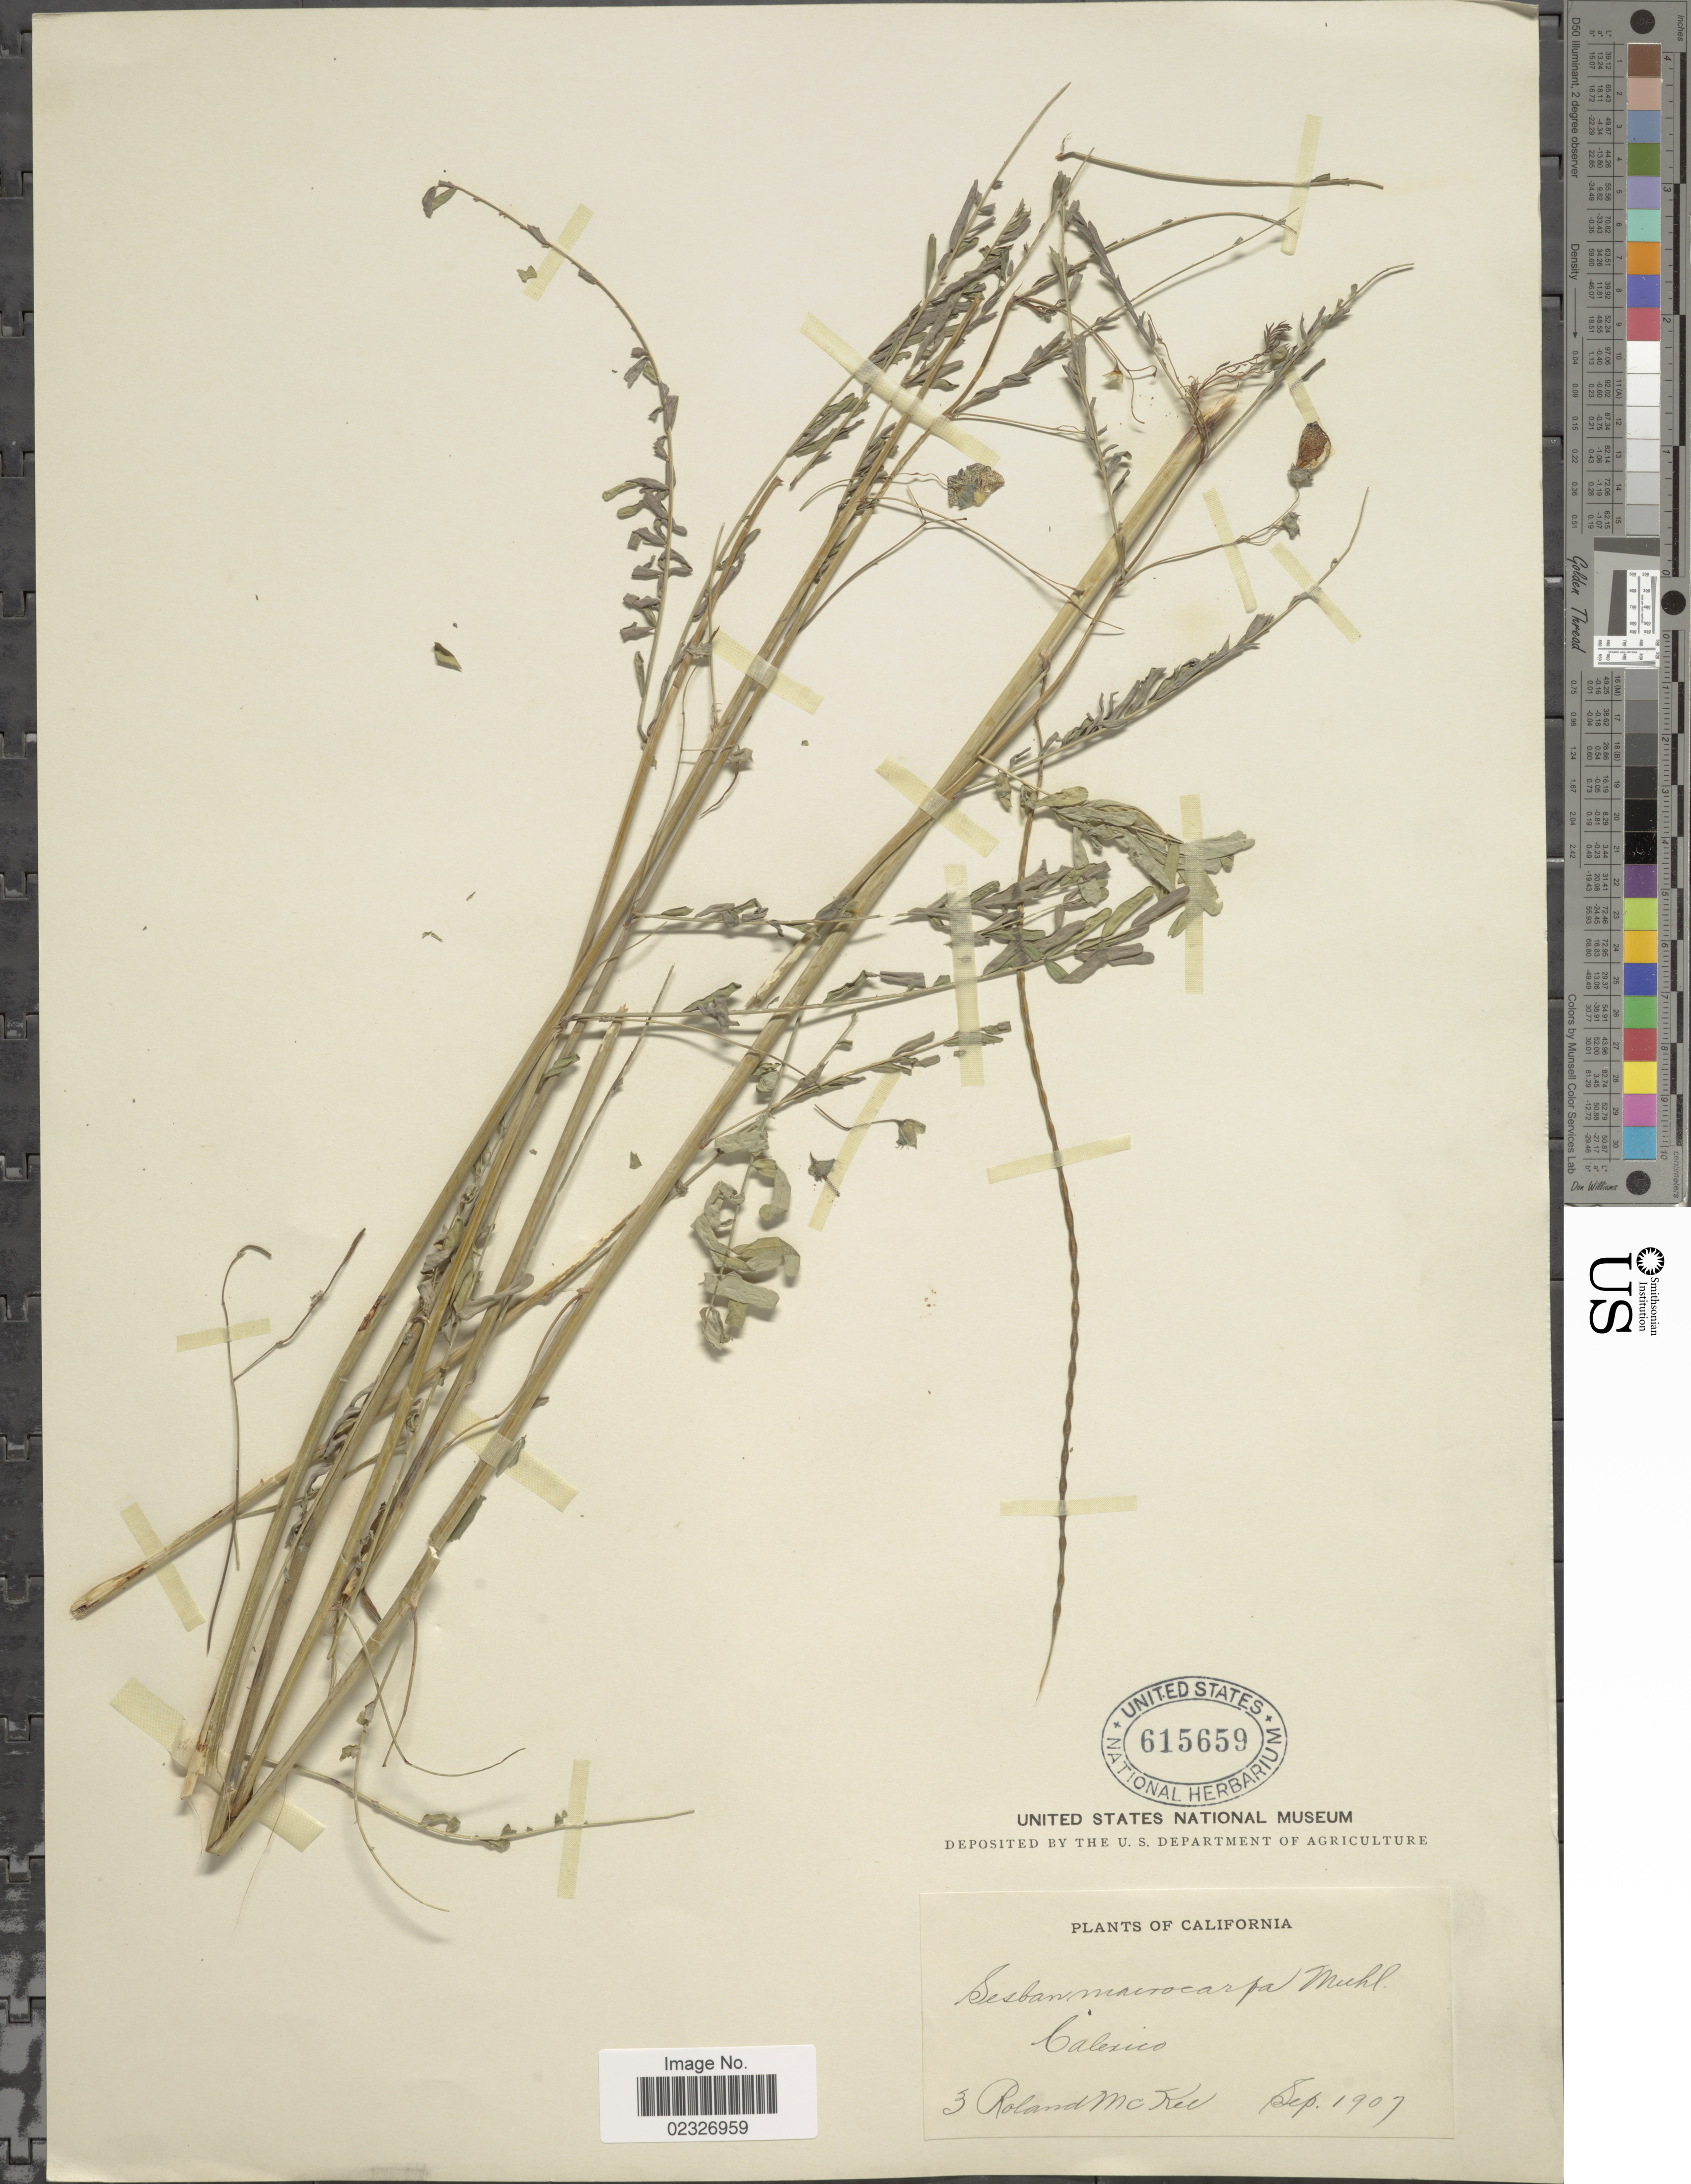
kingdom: Plantae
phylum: Tracheophyta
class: Magnoliopsida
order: Fabales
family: Fabaceae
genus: Sesbania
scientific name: Sesbania exaltata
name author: (Raf.) Cory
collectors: R. Mckee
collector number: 3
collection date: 1907-09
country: United States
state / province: California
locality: Calexico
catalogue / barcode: US 615659